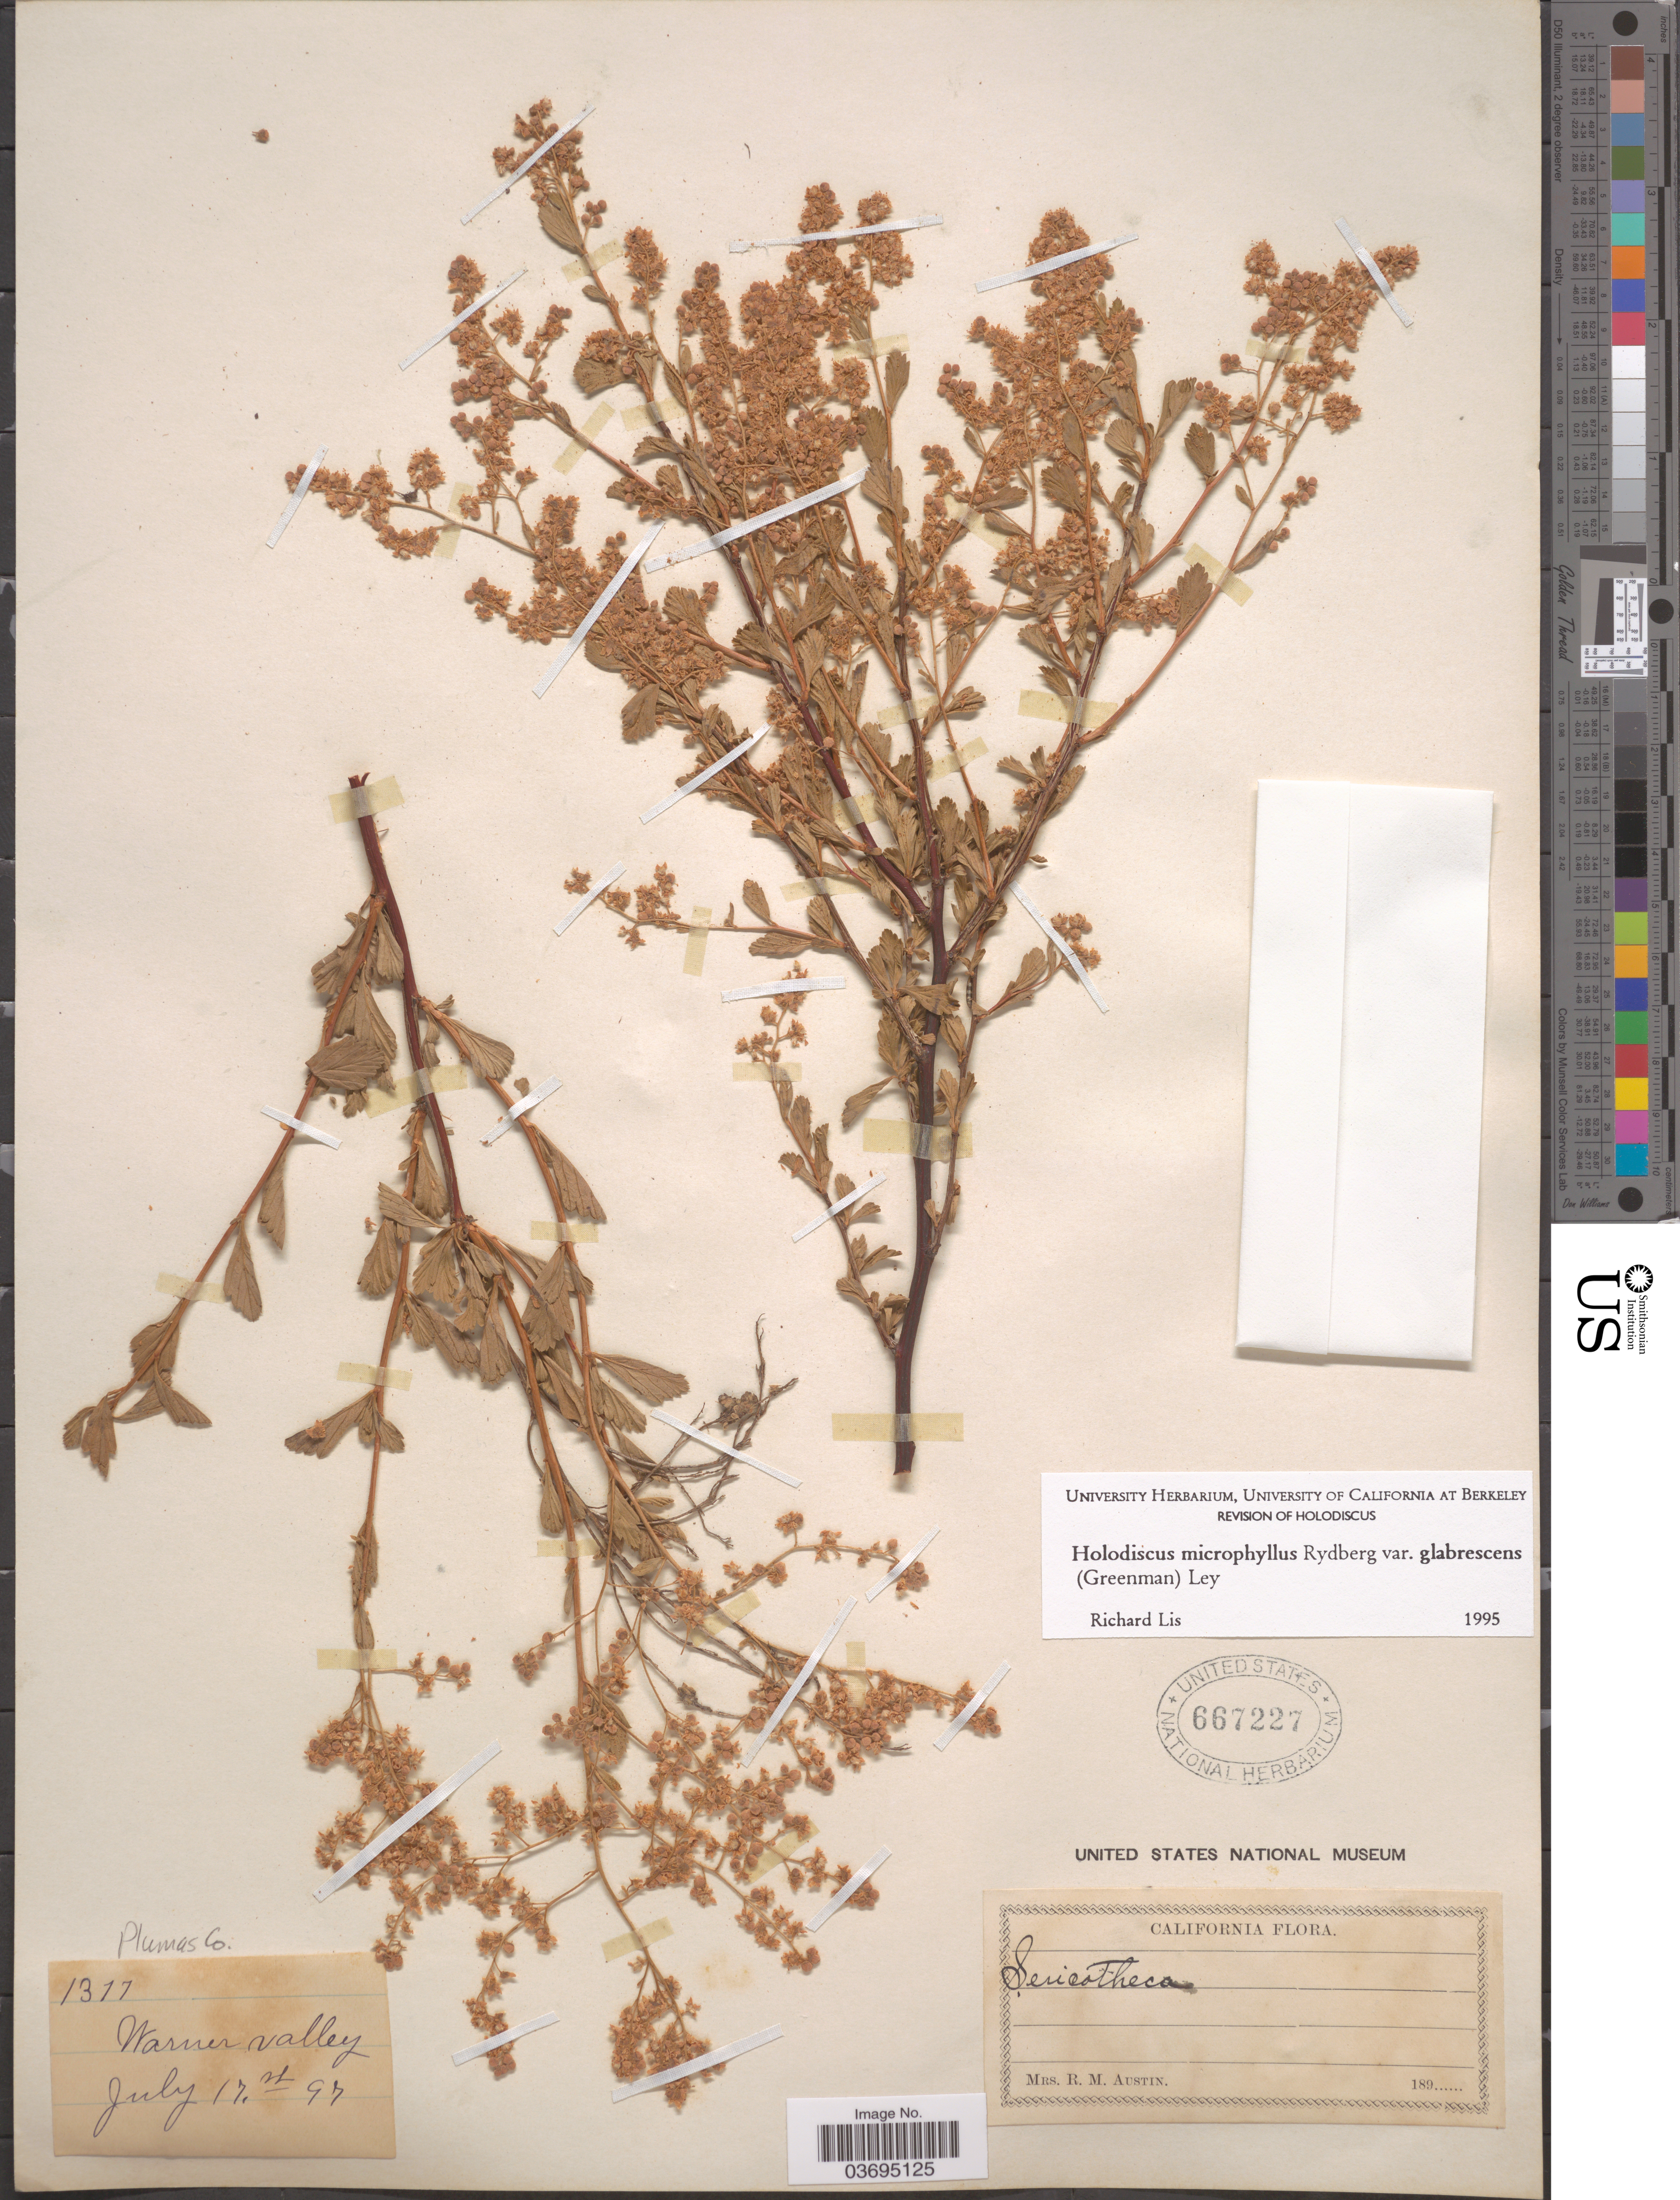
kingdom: Plantae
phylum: Tracheophyta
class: Magnoliopsida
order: Rosales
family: Rosaceae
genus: Holodiscus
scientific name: Holodiscus discolor var. glabrescens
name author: (Greenm.) Jeps.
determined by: Strong, Mark T., (BOT), Smithsonian Institution - National Museum of Natural History (UNITED STATES)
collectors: R. Austin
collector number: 1377*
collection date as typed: Transcribed d/m/y: 17/7/97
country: United States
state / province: California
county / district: Plumas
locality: Plumas Co. Warner valley.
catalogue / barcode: US 667227